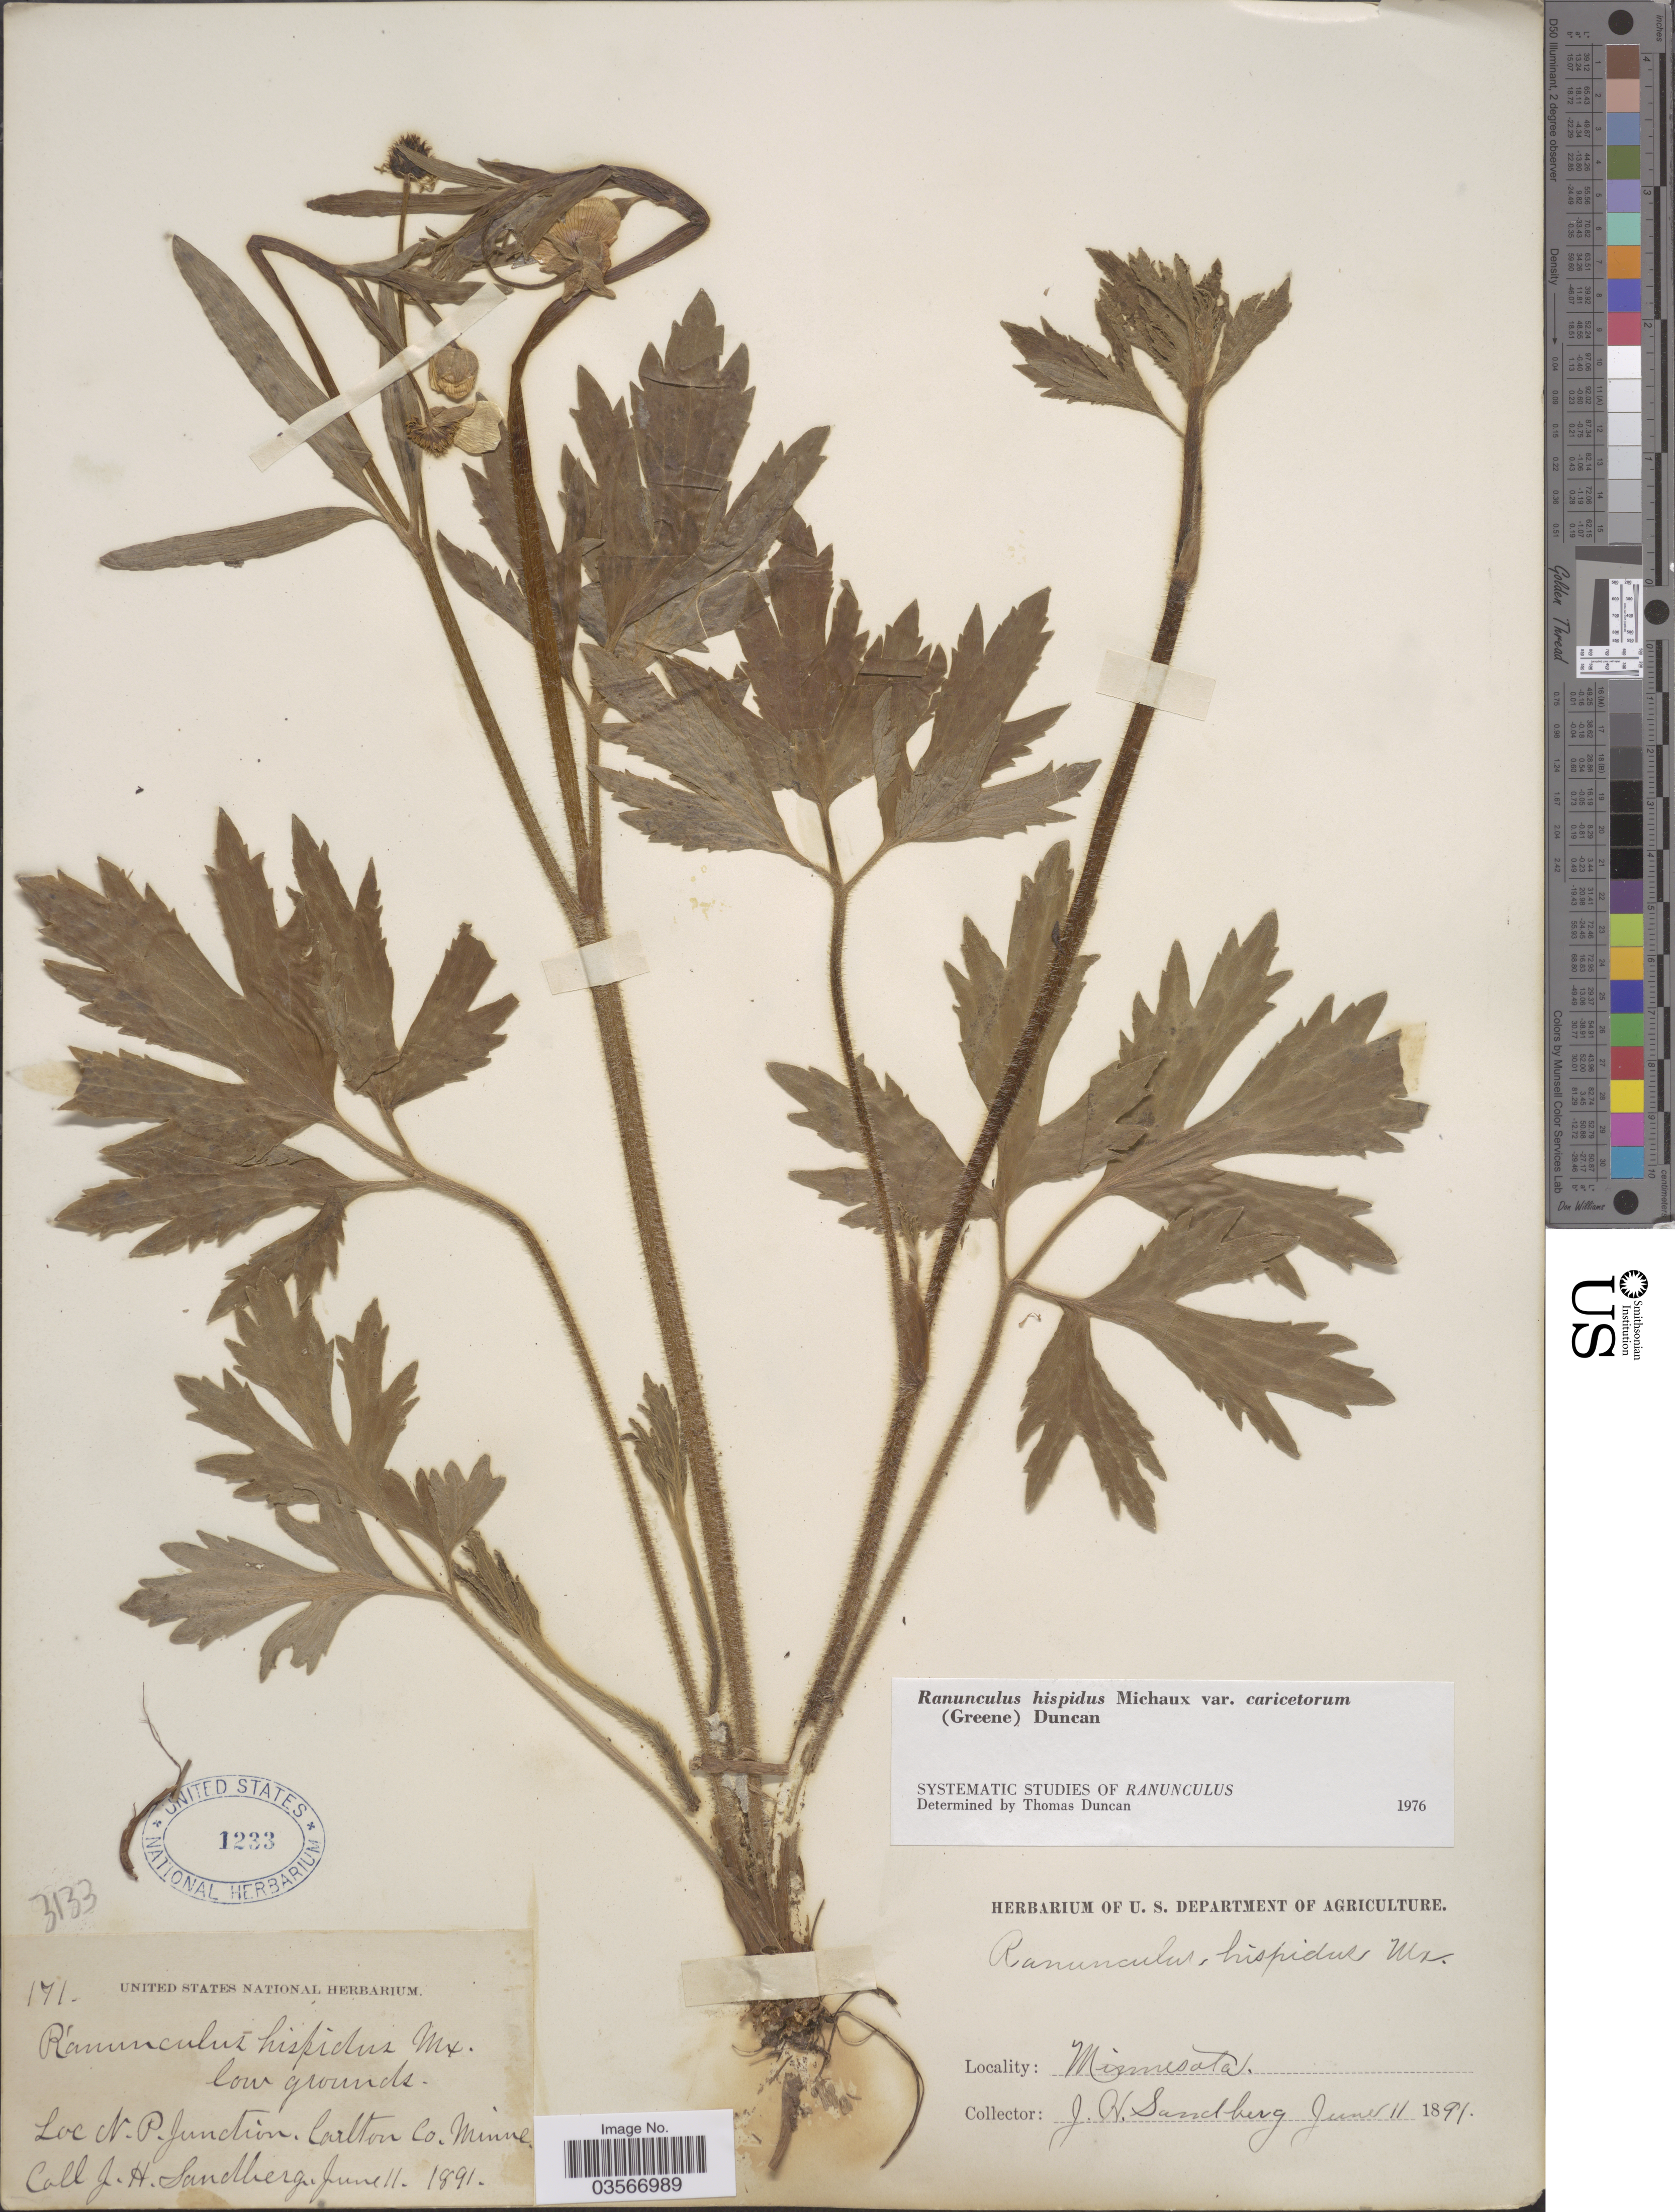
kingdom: Plantae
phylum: Tracheophyta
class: Magnoliopsida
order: Ranunculales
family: Ranunculaceae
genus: Ranunculus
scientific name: Ranunculus hispidus var. caricetorum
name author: Michx.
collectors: J. H. Sandberg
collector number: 171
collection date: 1891-06-11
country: United States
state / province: Minnesota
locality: N. P. Junction, Carlton Co.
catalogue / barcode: US 1233